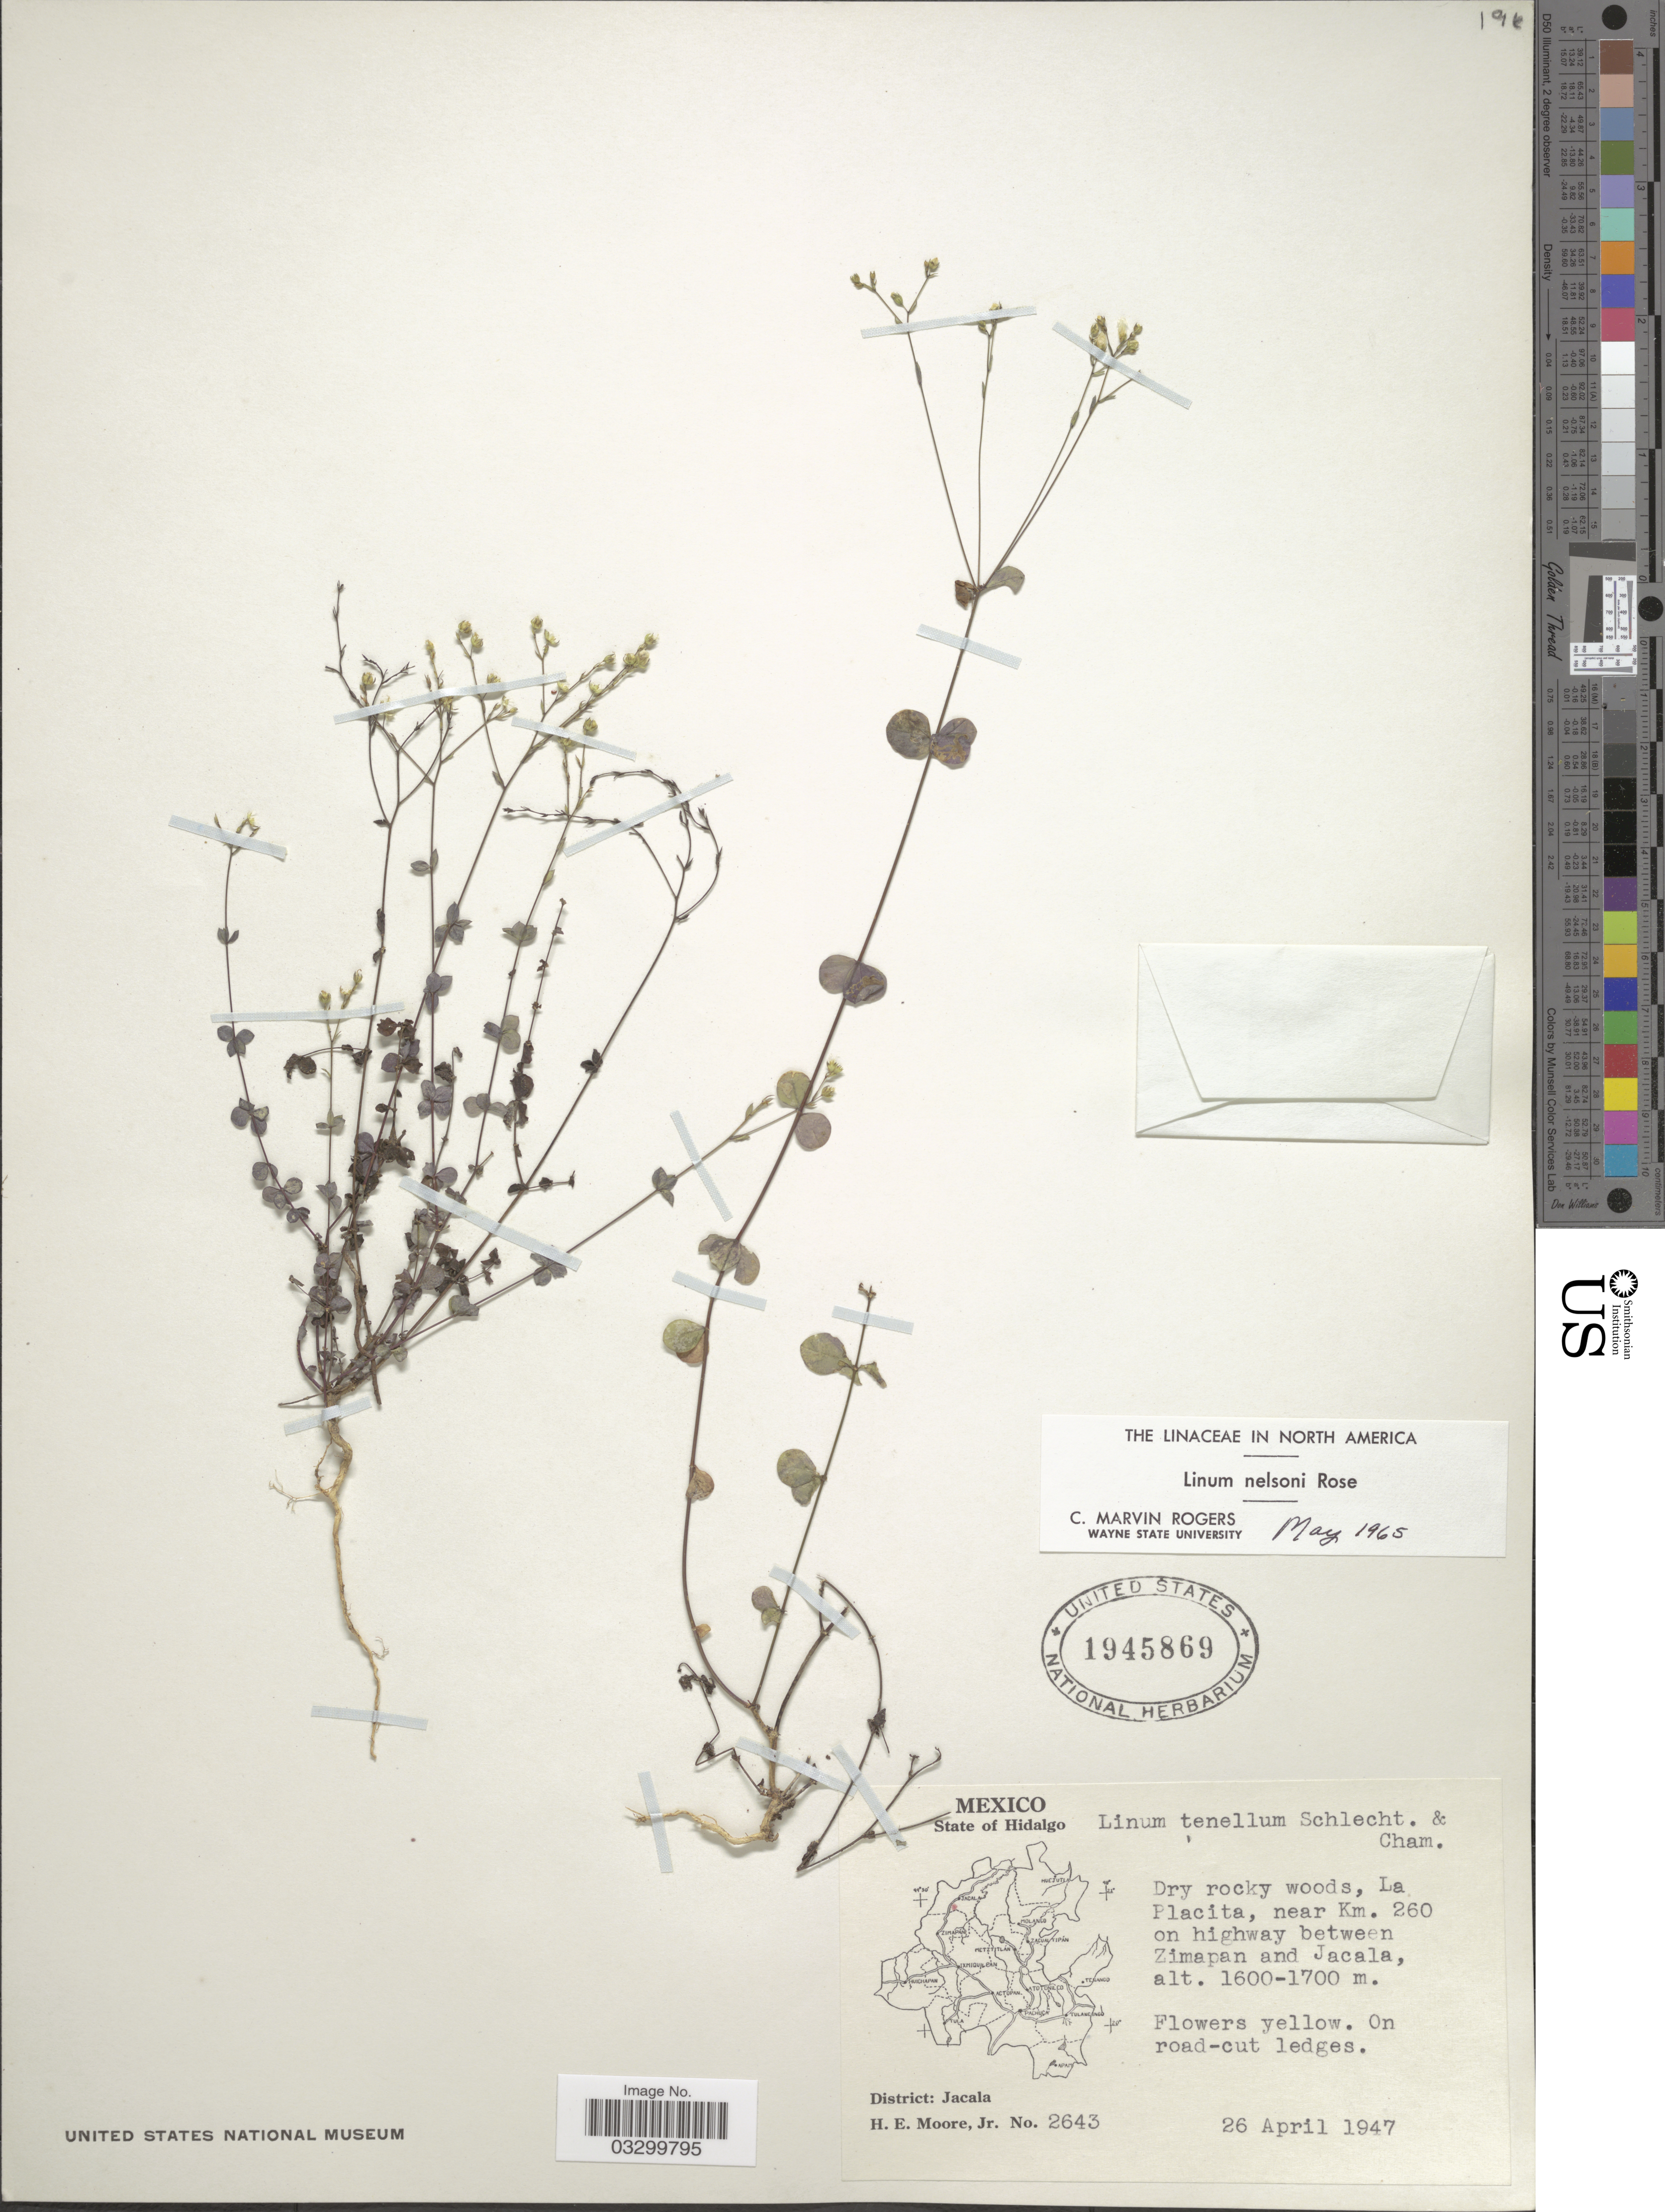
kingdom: Plantae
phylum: Tracheophyta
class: Magnoliopsida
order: Malpighiales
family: Linaceae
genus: Linum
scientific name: Linum nelsonii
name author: Rose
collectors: H. Moore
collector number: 2643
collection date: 1947-04-26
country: Mexico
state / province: Hidalgo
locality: La Placita, near Km. 260 on highway between Zimapan and Jacala. District: Jacala.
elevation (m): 1600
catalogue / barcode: US 1945869